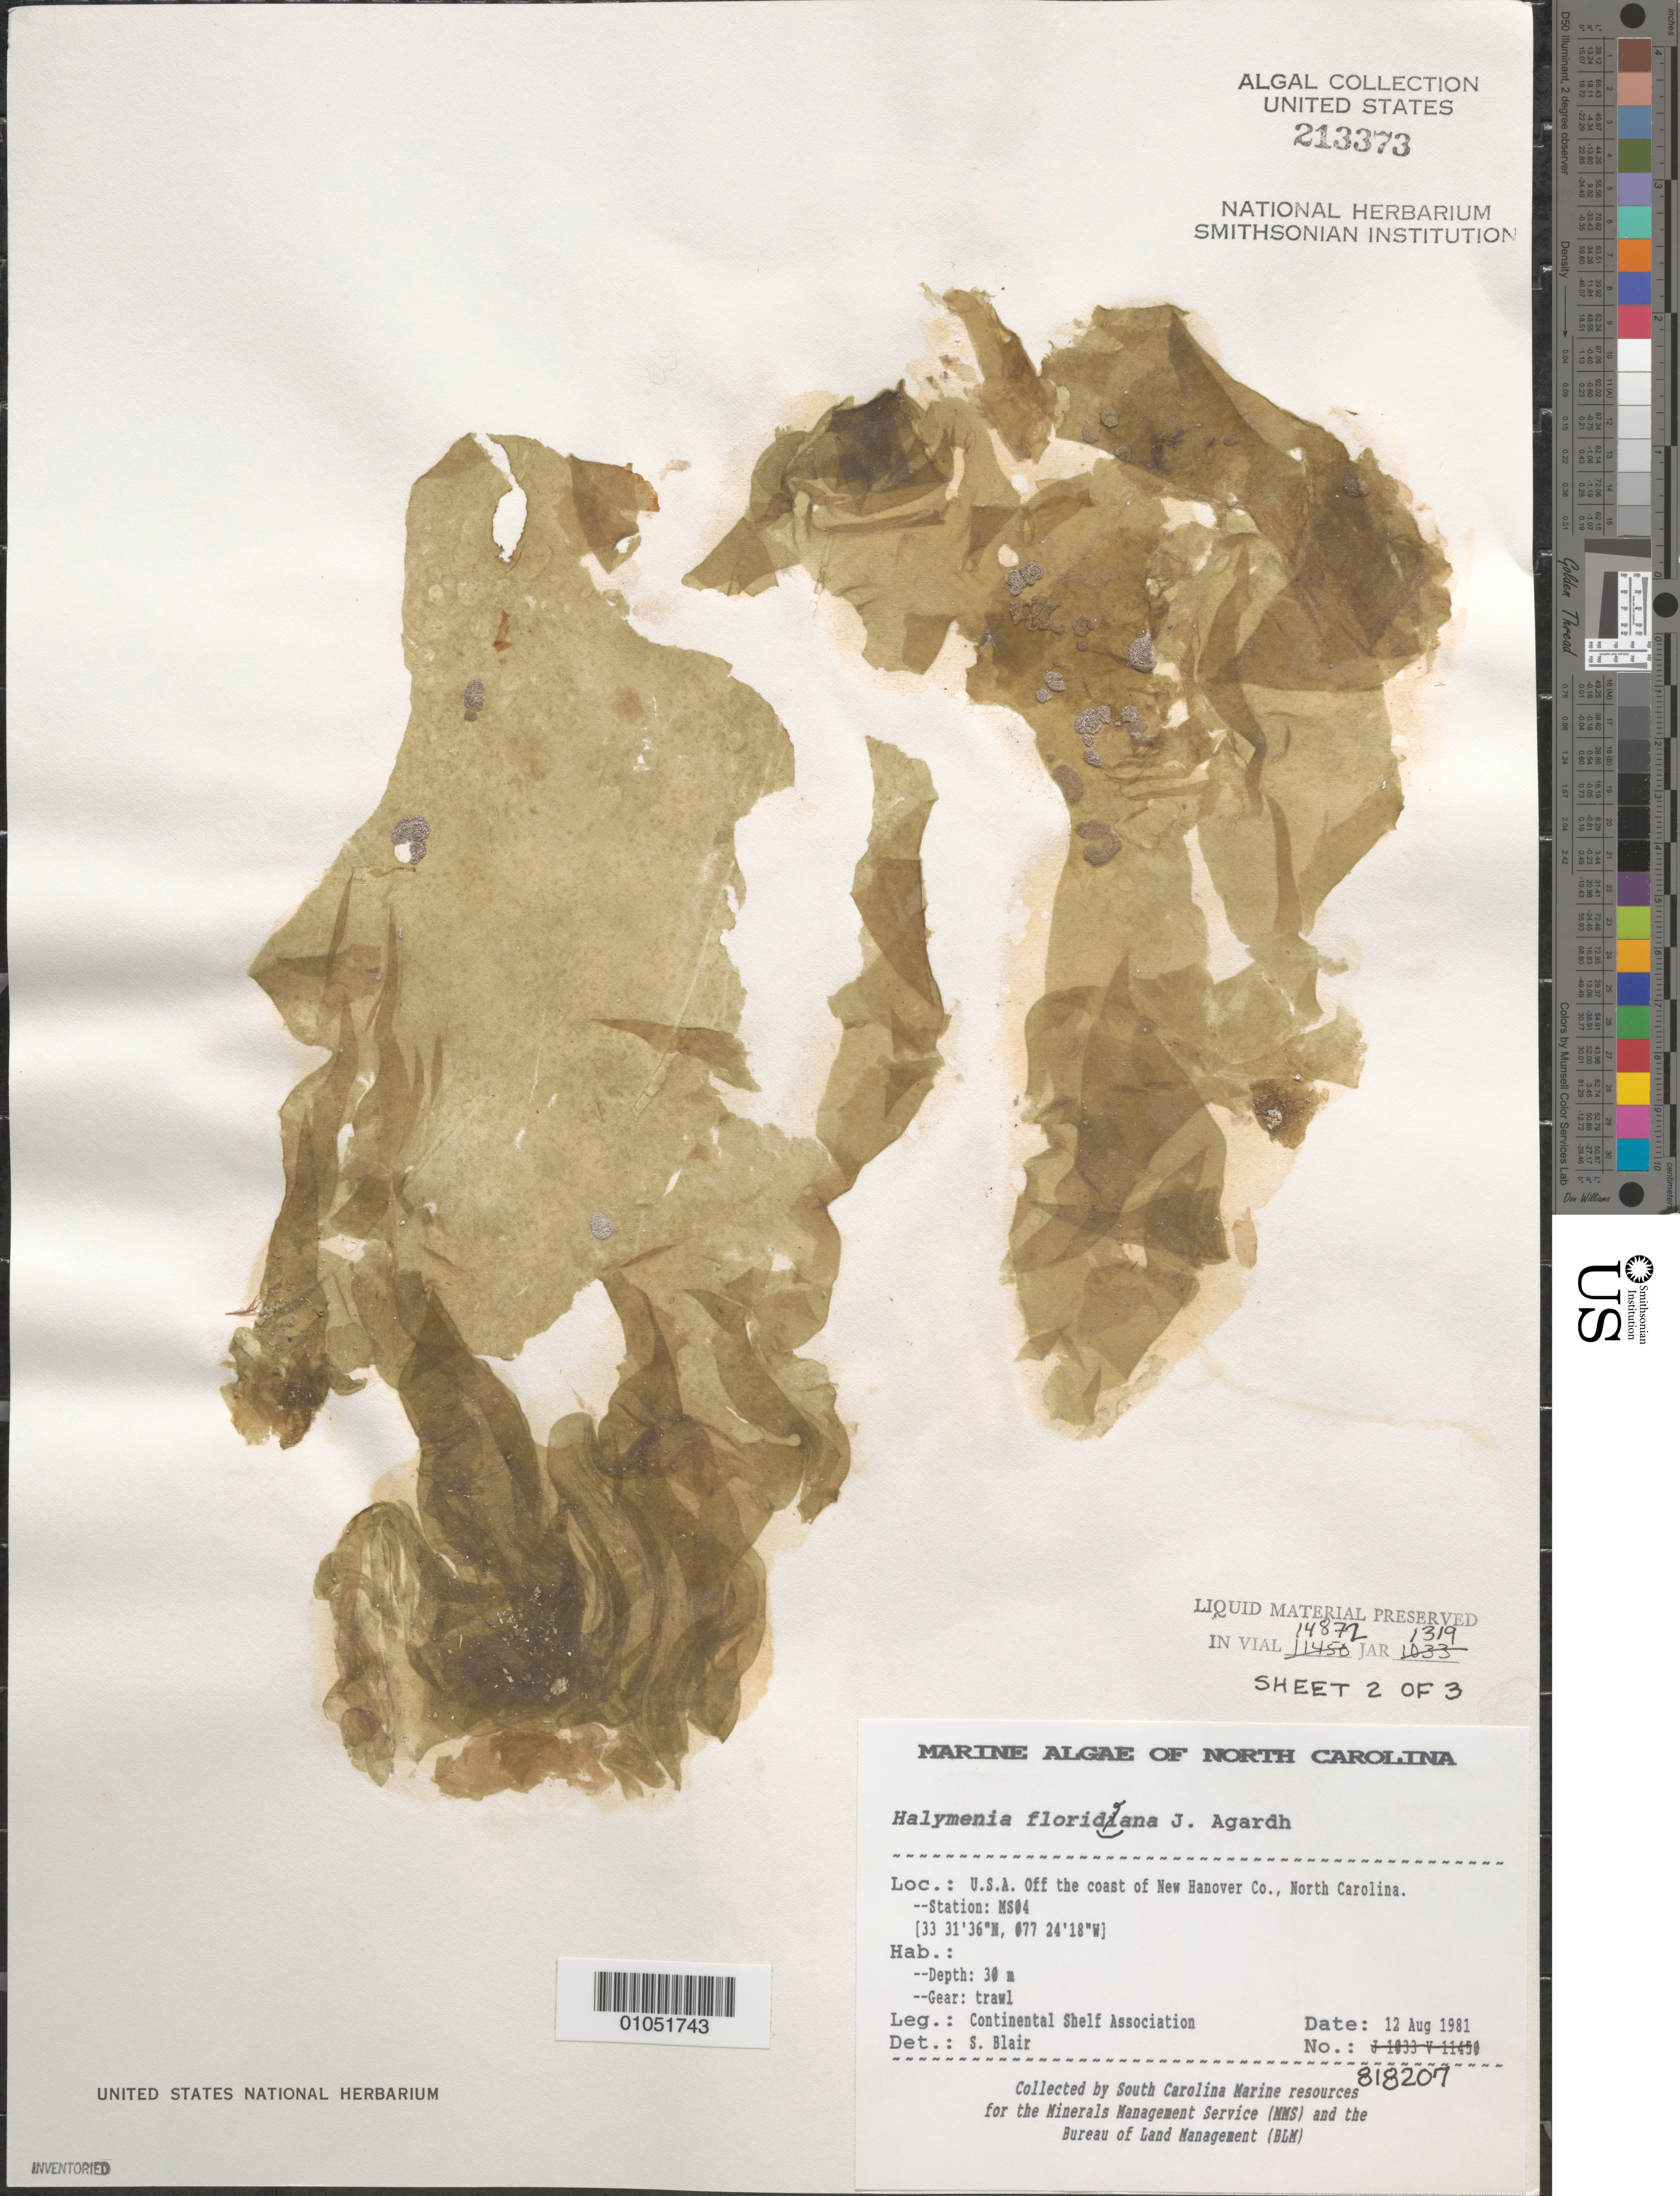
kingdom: Plantae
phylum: Rhodophyta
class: Florideophyceae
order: Halymeniales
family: Halymeniaceae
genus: Halymenia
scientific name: Halymenia floridana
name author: J. Agardh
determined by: Blair, S. M.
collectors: Continental Shelf Associates for the MMS/BLM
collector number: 818207 (Station MS04)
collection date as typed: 12 Aug 1981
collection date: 1981-08-12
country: United States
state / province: North Carolina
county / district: New Hanover County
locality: North Atlantic Ocean off New Hanover County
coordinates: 33 31'36"N, 077 24'18"W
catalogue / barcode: US 213373